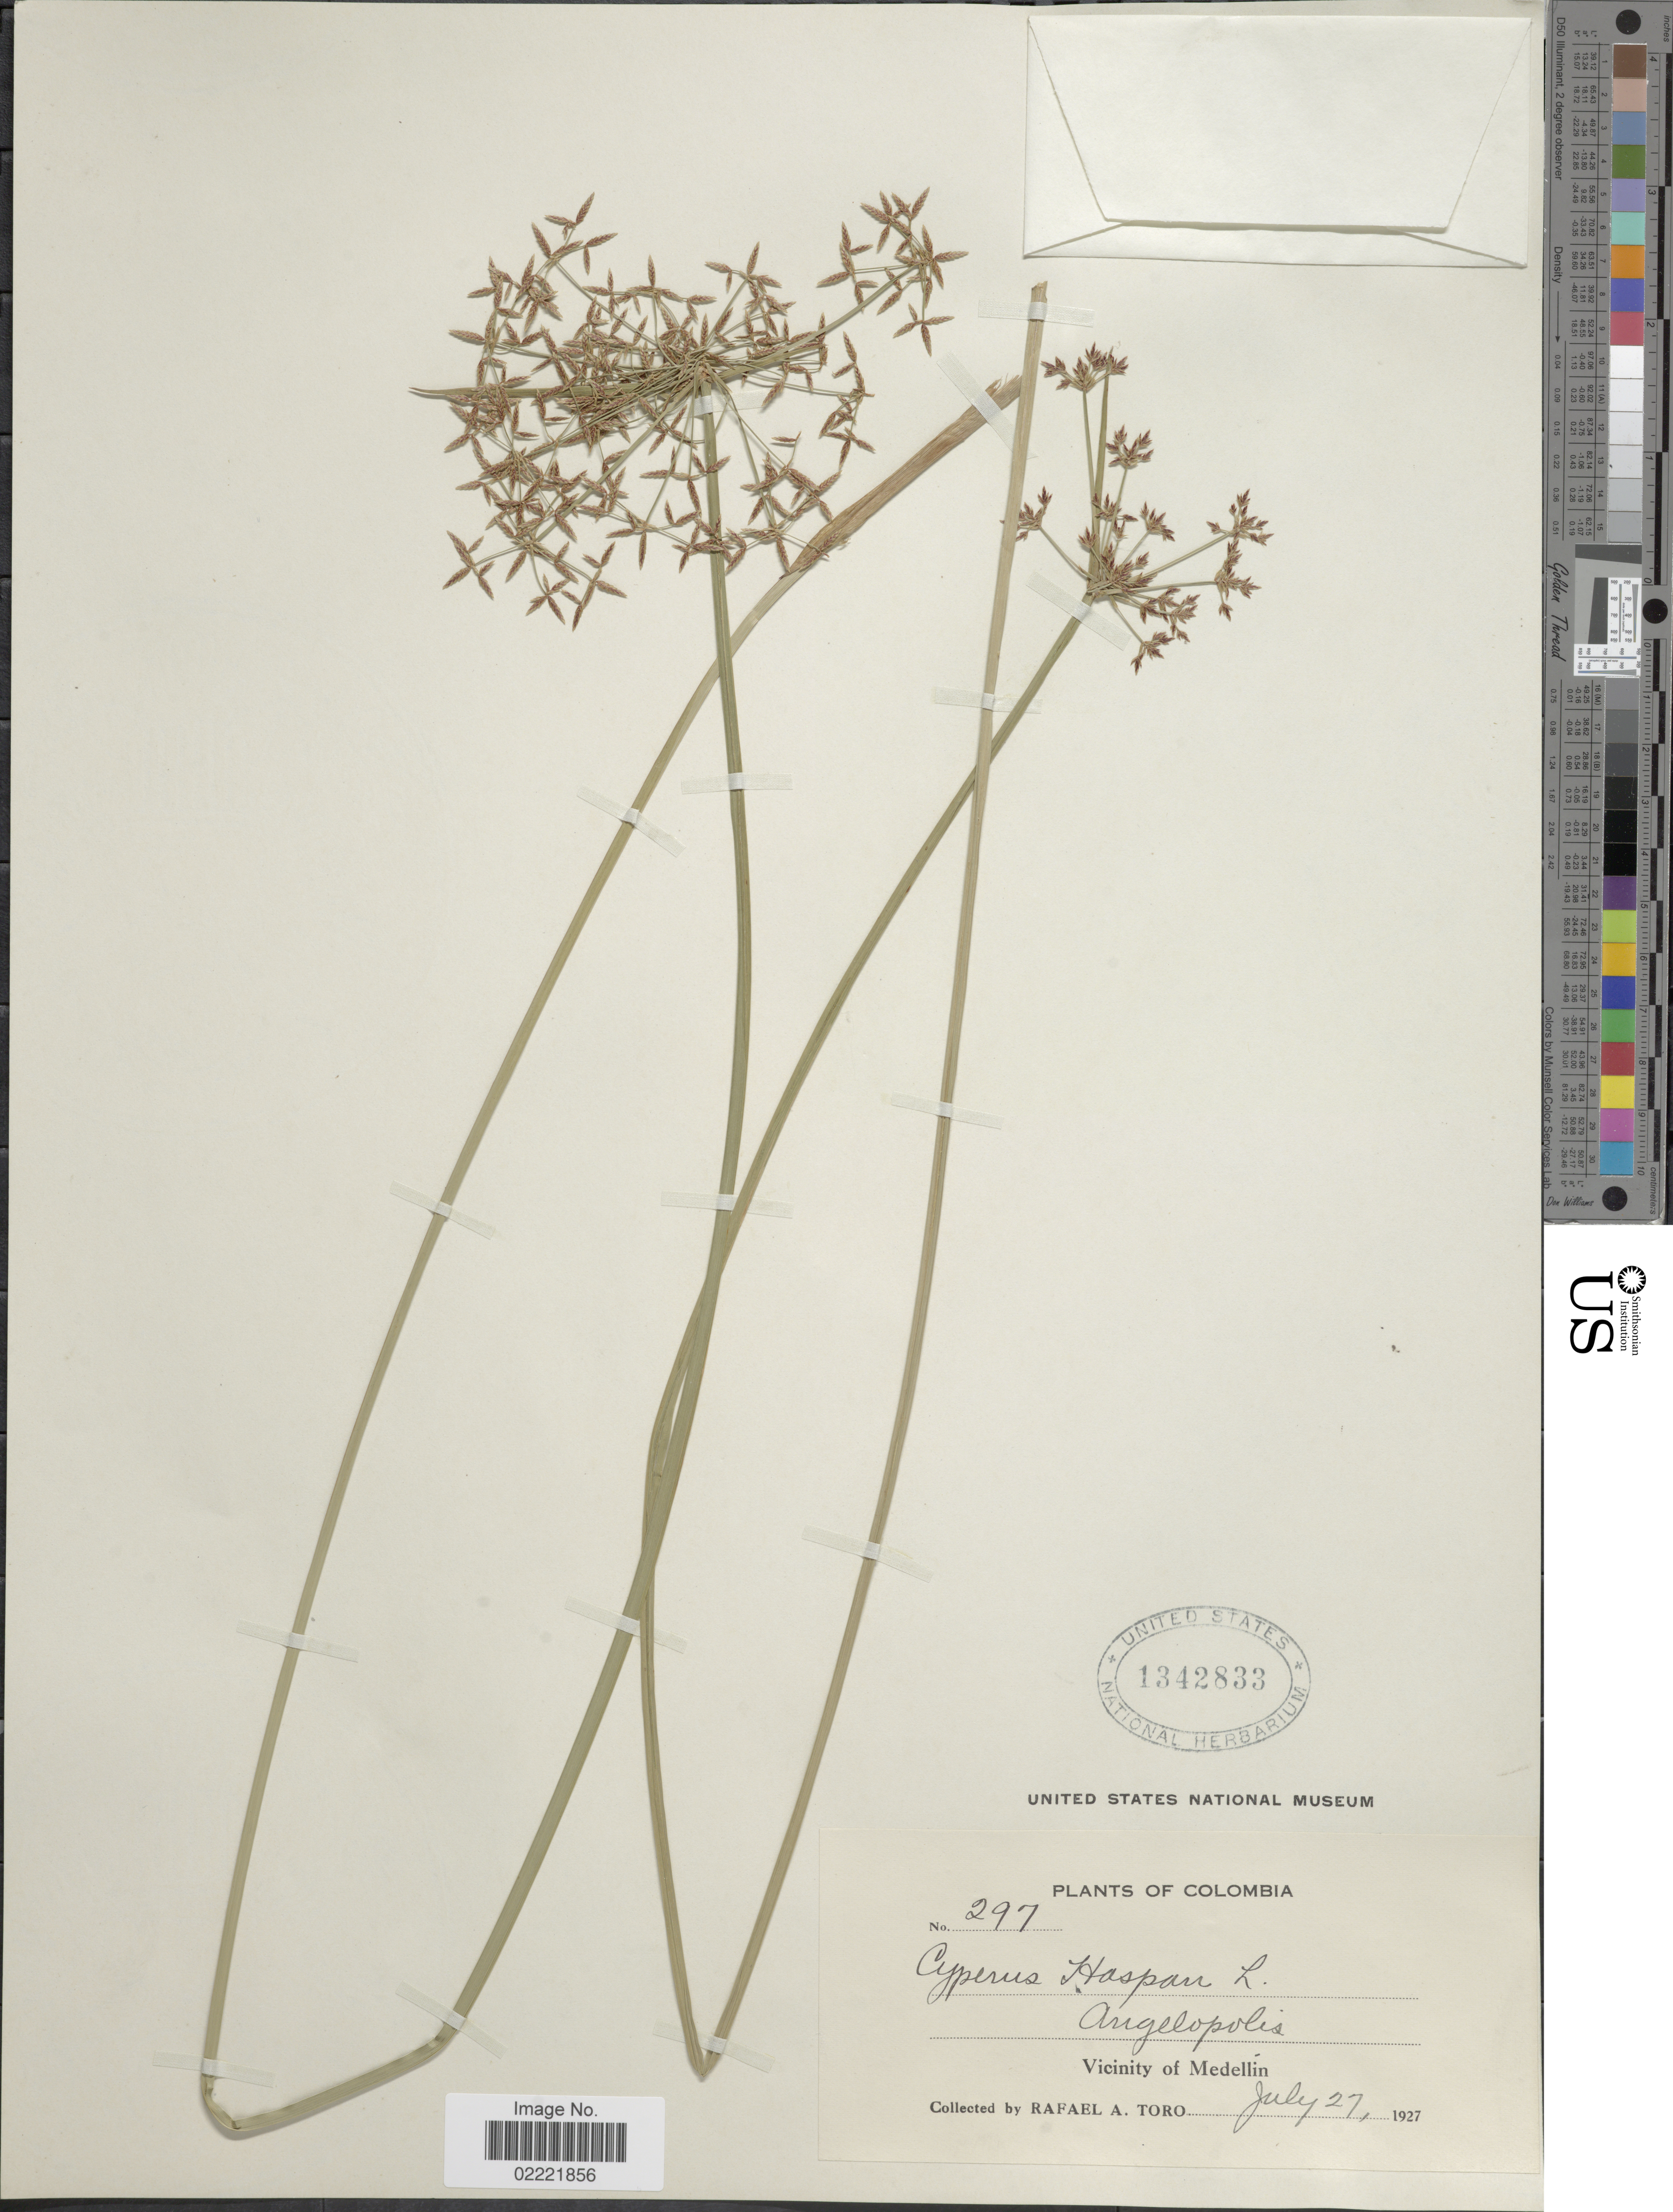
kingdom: Plantae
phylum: Tracheophyta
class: Liliopsida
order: Poales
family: Cyperaceae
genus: Cyperus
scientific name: Cyperus haspan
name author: L.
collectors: R. A. Toro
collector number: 297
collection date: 1927-07-27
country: Colombia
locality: Vicinity of Medellin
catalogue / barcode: US 1342833